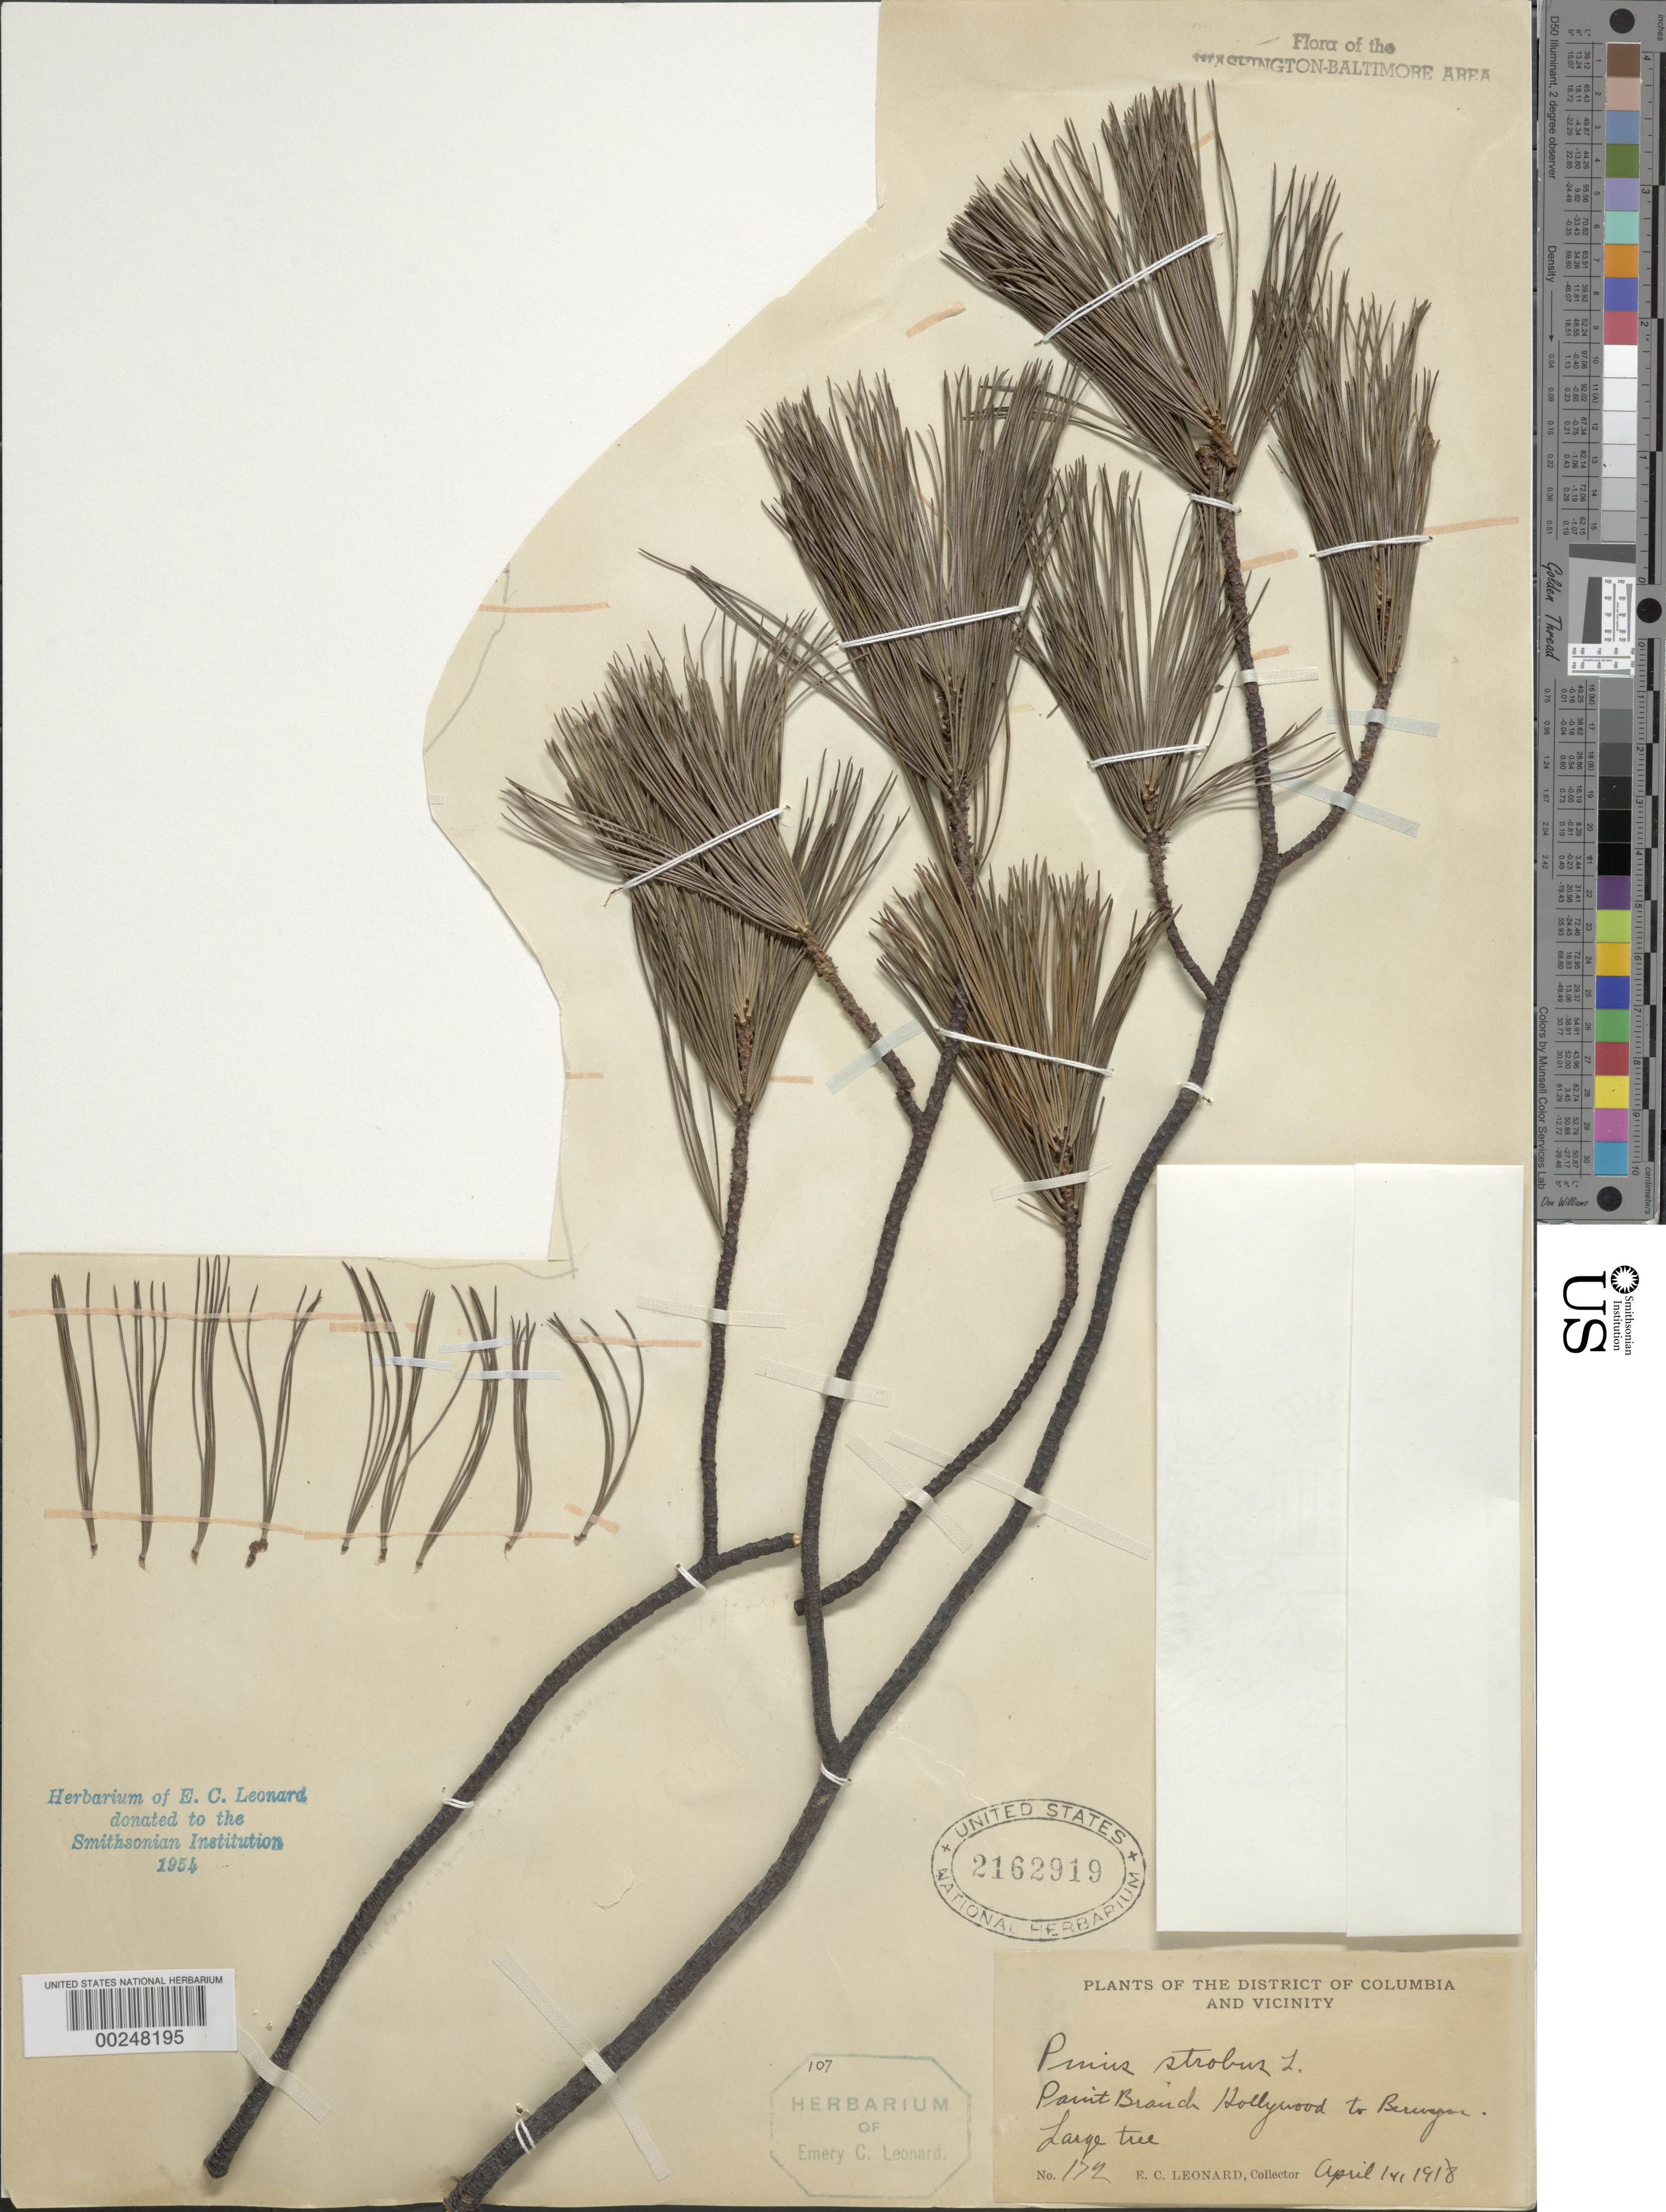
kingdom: Plantae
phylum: Tracheophyta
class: Pinopsida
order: Pinales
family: Pinaceae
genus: Pinus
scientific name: Pinus strobus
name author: L.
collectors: E. C. Leonard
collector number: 172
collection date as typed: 14 Apr 1918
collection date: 1918-04-14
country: United States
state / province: Maryland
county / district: Prince George's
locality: Paint Branch, Hollywood to Berwyn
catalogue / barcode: US 2162919